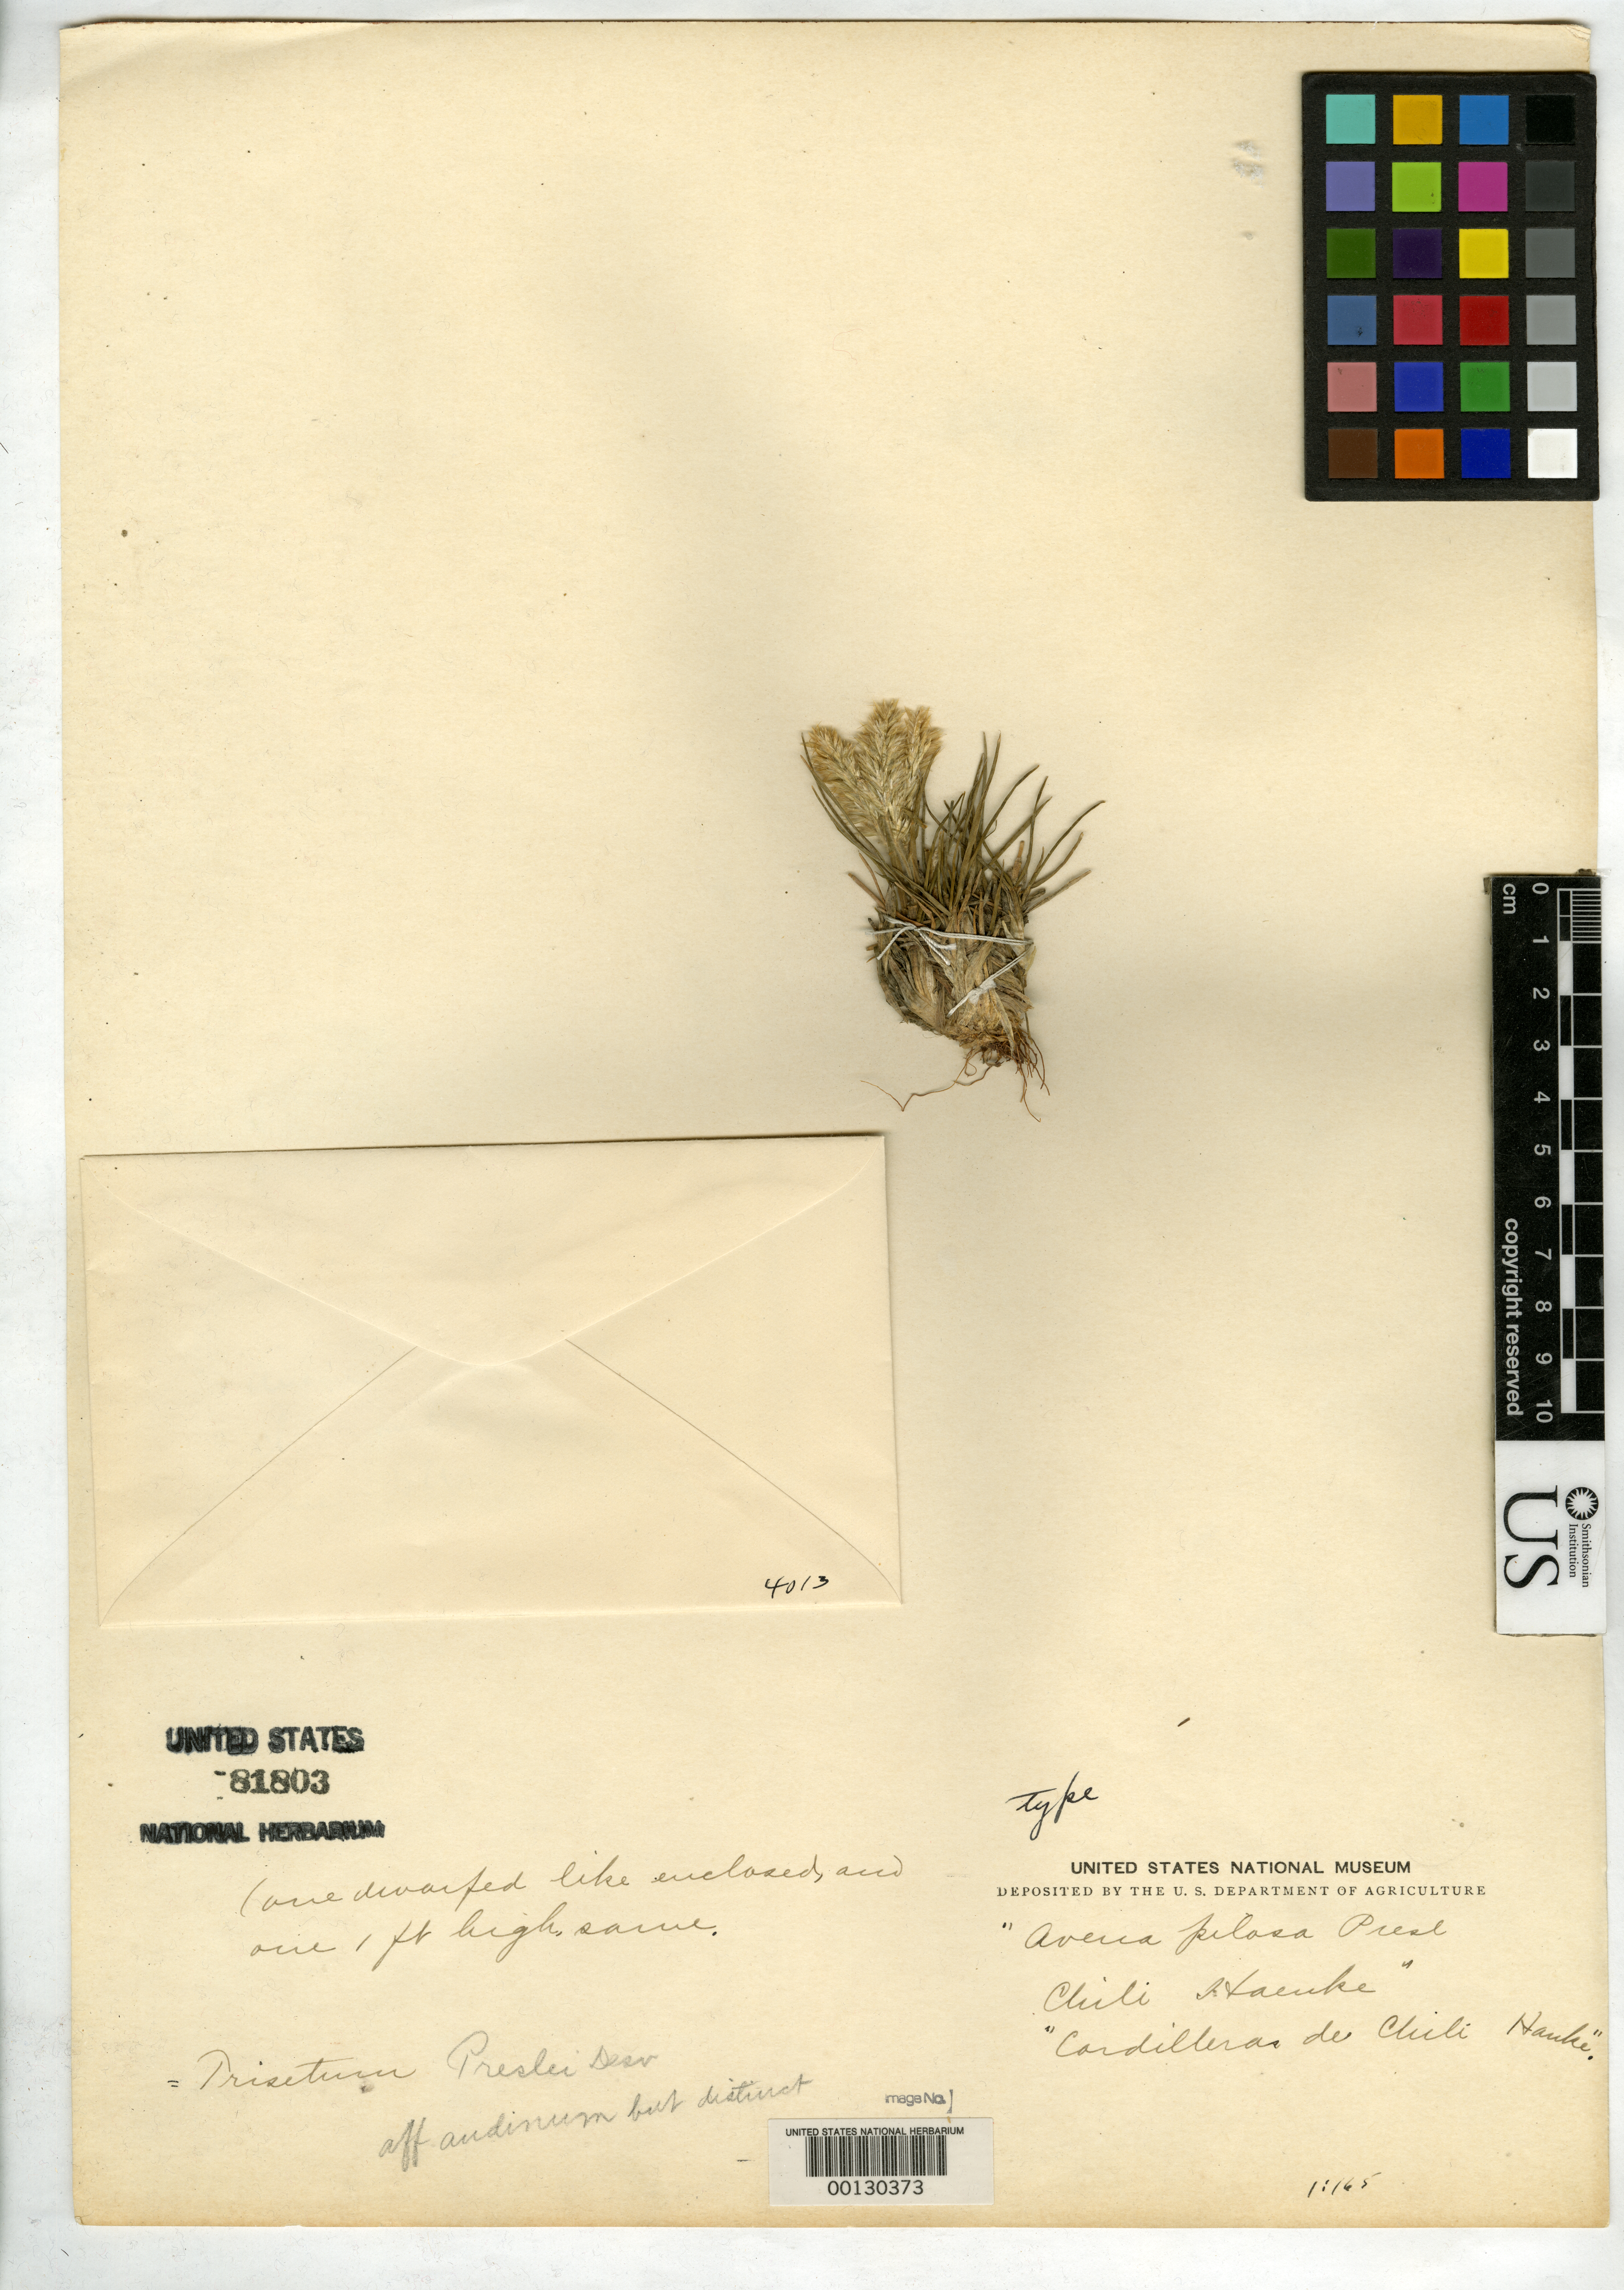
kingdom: Plantae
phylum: Tracheophyta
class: Liliopsida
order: Poales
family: Poaceae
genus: Avena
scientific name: Avena pilosa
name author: C. Presl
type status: Type Collection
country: Chile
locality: Cordillera de Chile Hanke.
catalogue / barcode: US 81803